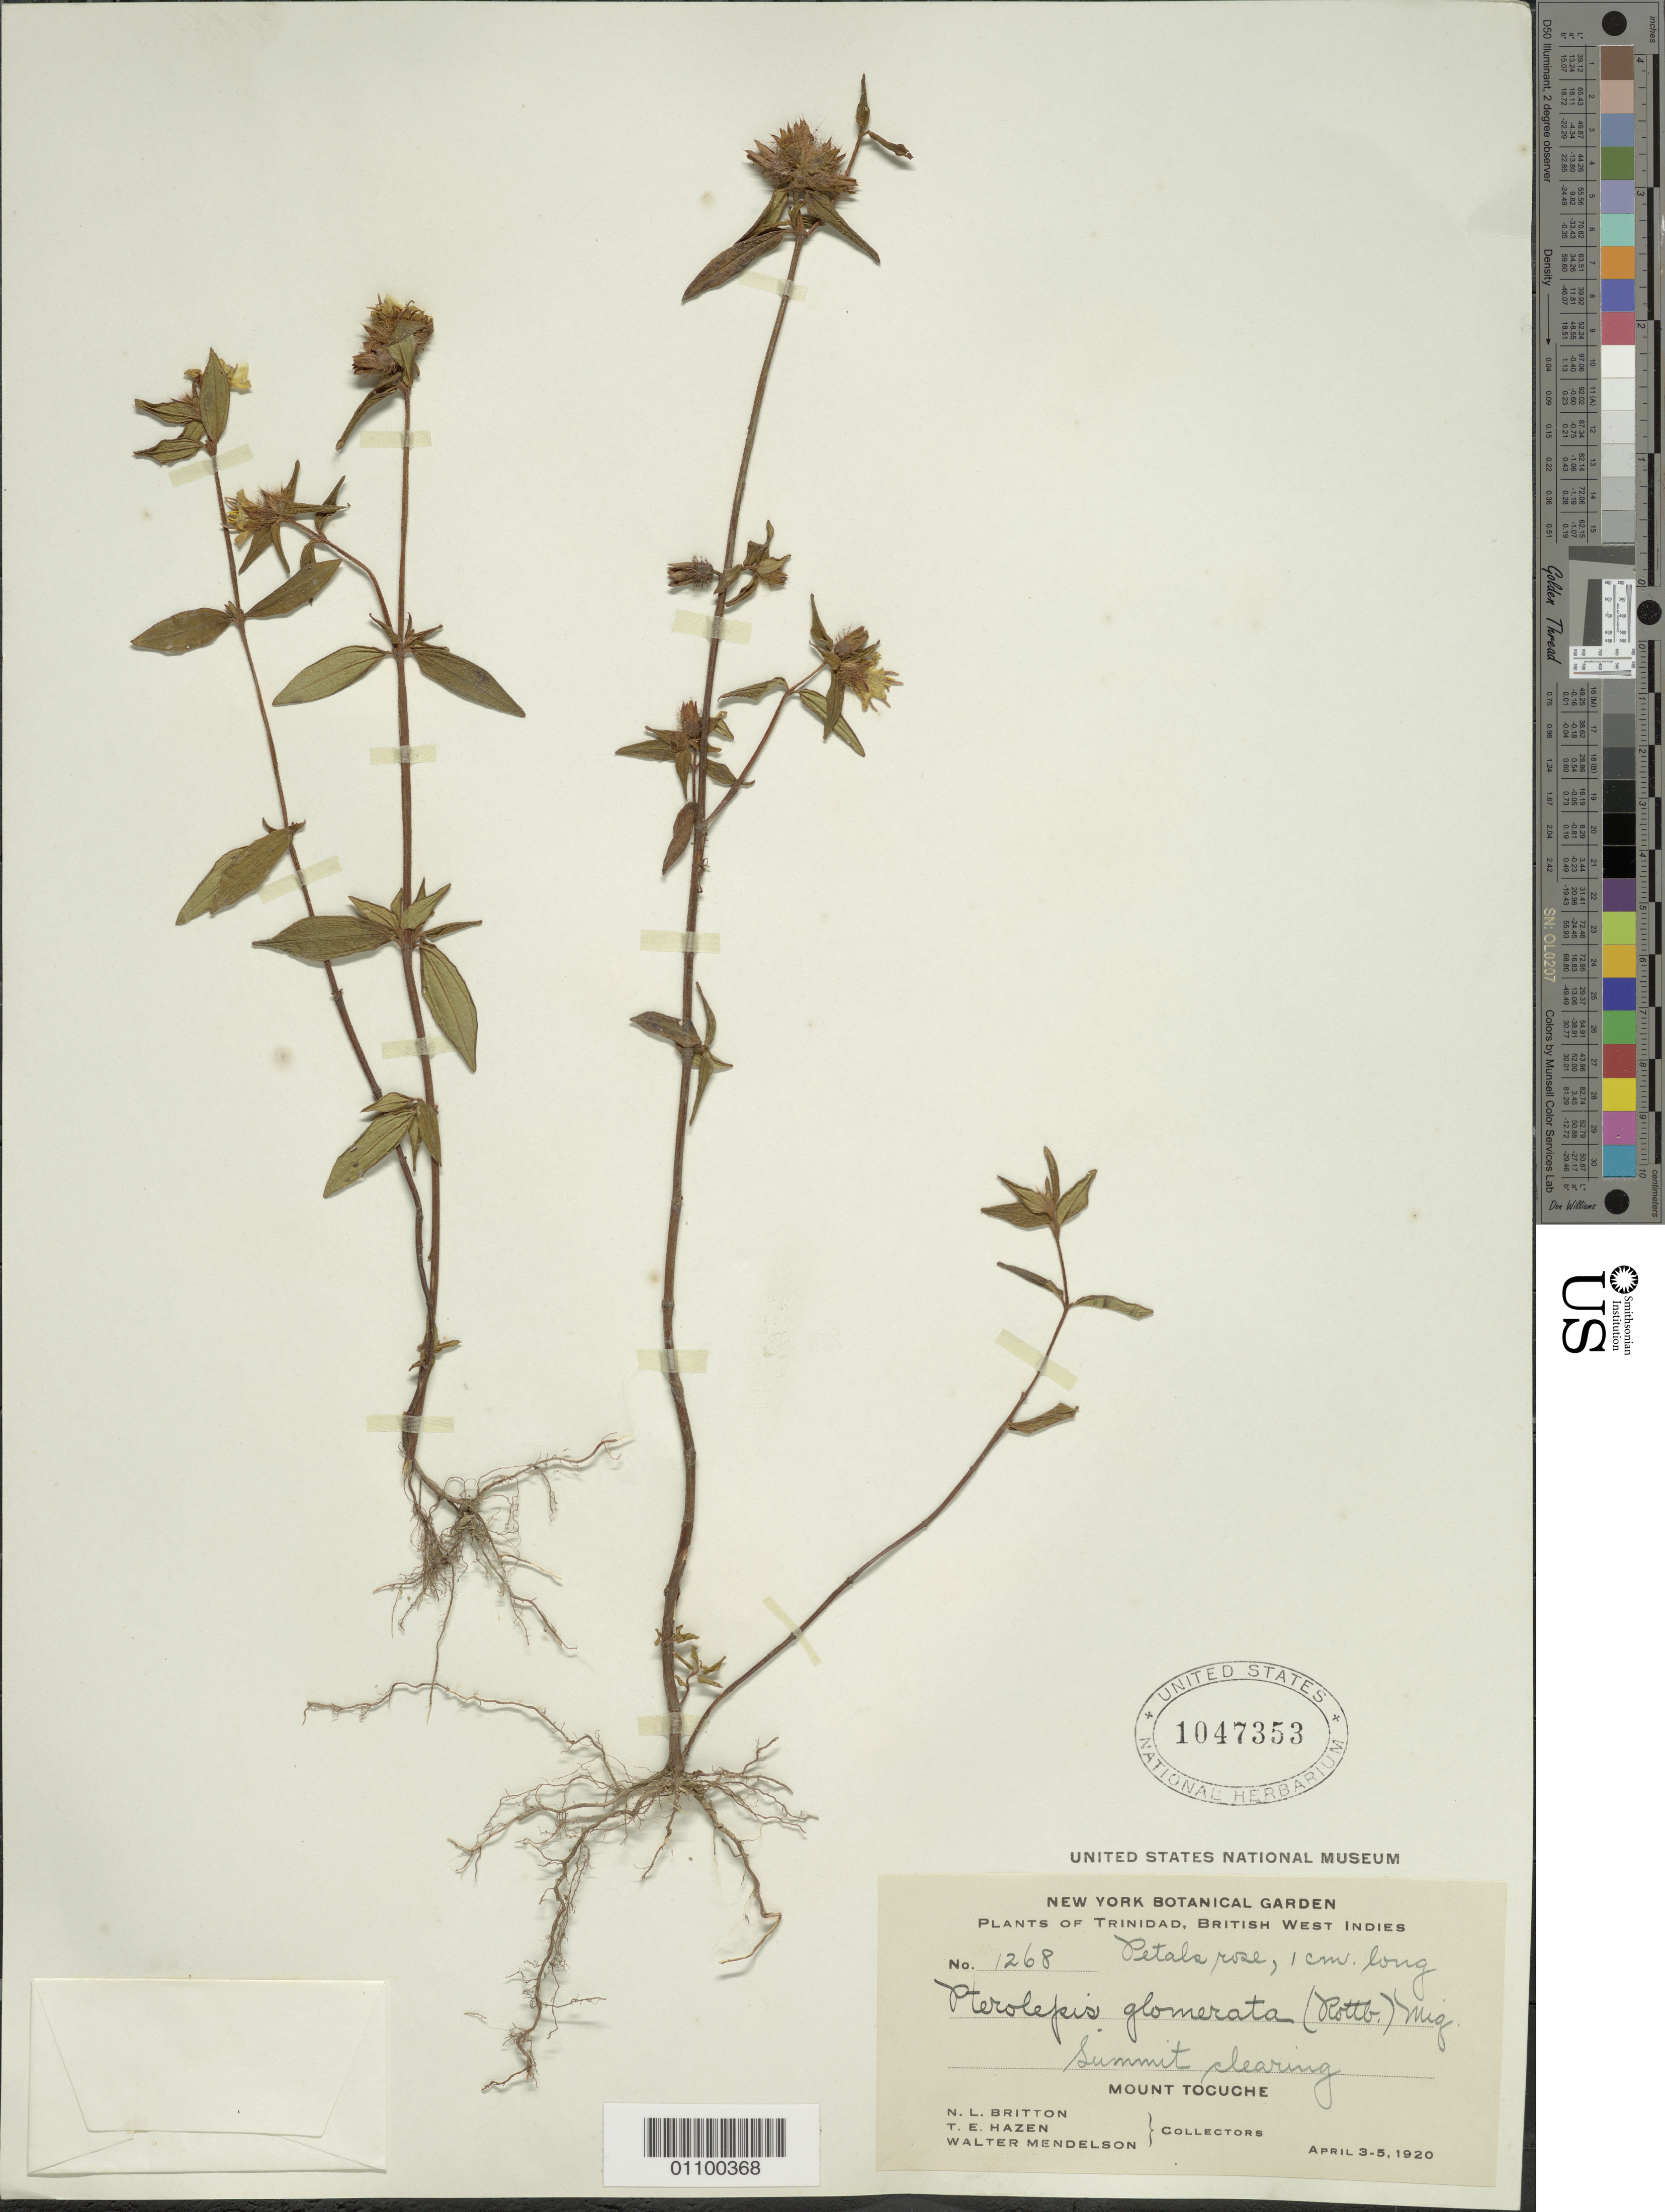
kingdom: Plantae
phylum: Tracheophyta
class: Magnoliopsida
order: Myrtales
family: Melastomataceae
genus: Pterolepis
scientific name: Pterolepis glomerata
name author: (Rottb.) Miq.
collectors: N. Britton, T. E. Hazen & W. Mendelson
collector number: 1268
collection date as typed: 03 Apr 1920 to 05 Apr 1920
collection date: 1920-04-03/1920-04-05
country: Trinidad and Tobago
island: Trinidad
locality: Mount Tocuche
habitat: summit clearing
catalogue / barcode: US 1047353